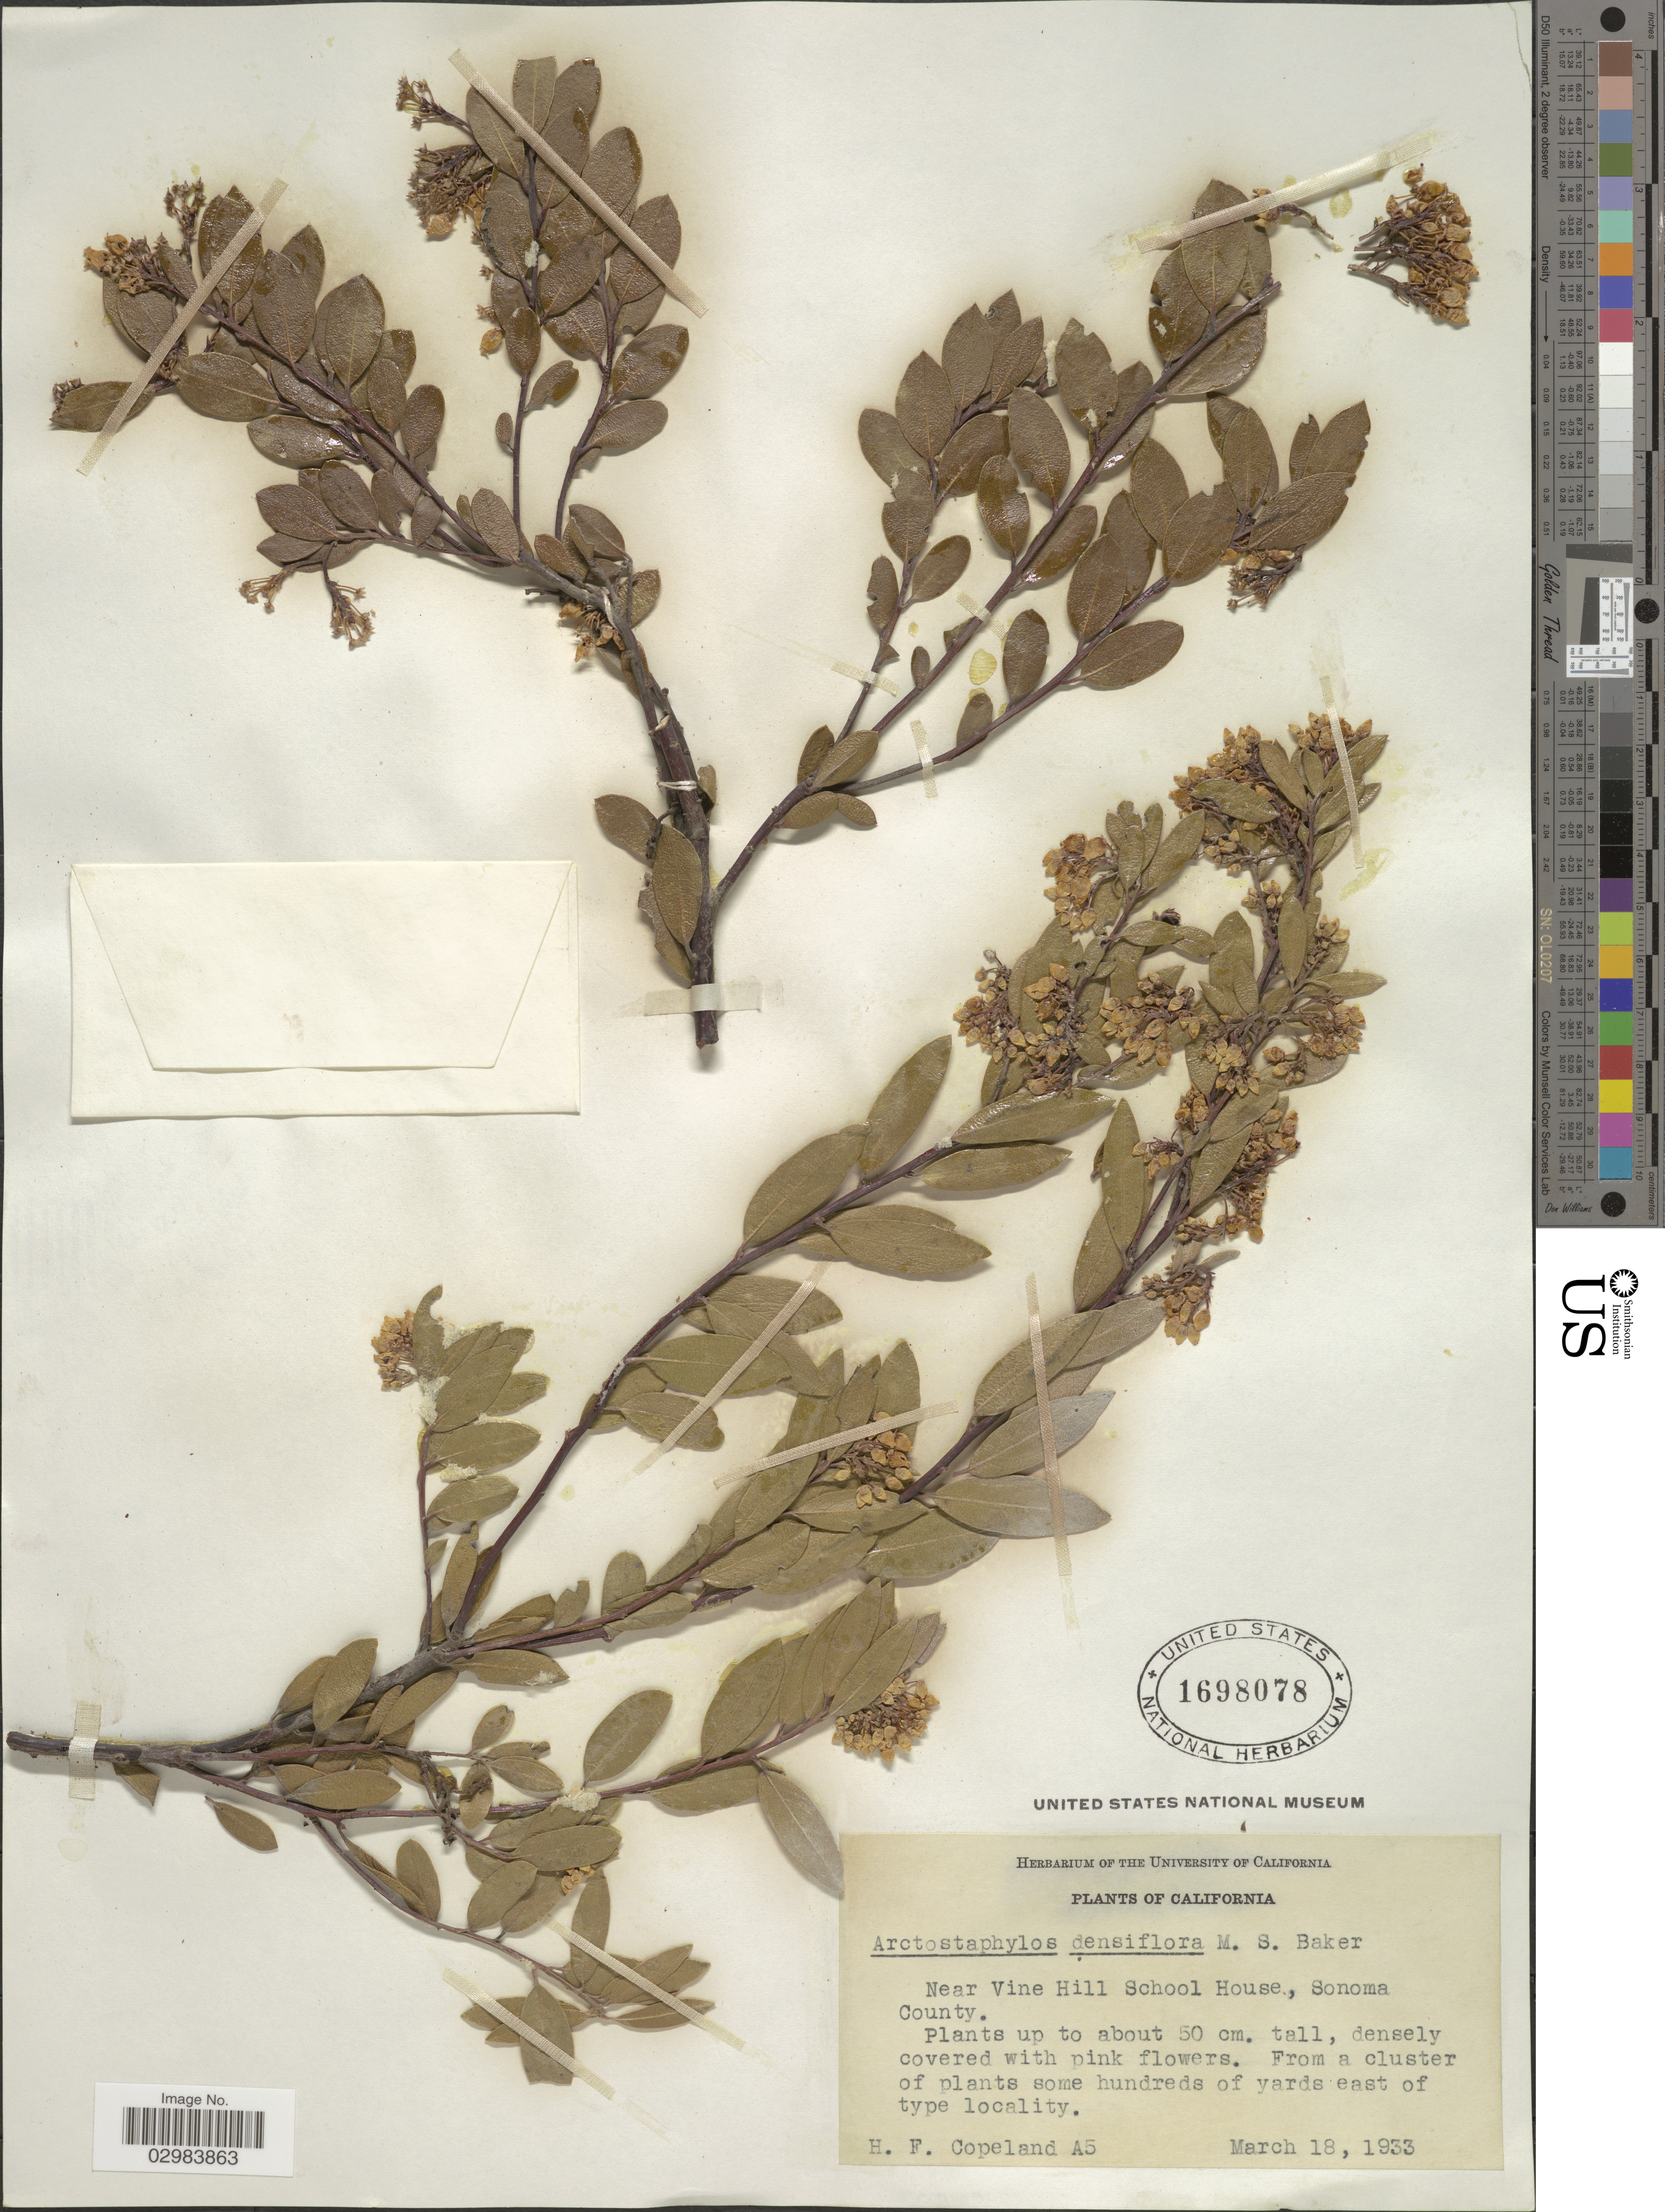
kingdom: Plantae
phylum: Tracheophyta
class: Magnoliopsida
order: Ericales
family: Ericaceae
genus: Arctostaphylos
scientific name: Arctostaphylos densiflora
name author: M.S. Baker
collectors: H. F. Copeland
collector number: A5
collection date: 1933-03-18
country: United States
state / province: California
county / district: Sonoma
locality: Near Vine Hill School House, Sonoma County.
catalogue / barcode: US 1698078